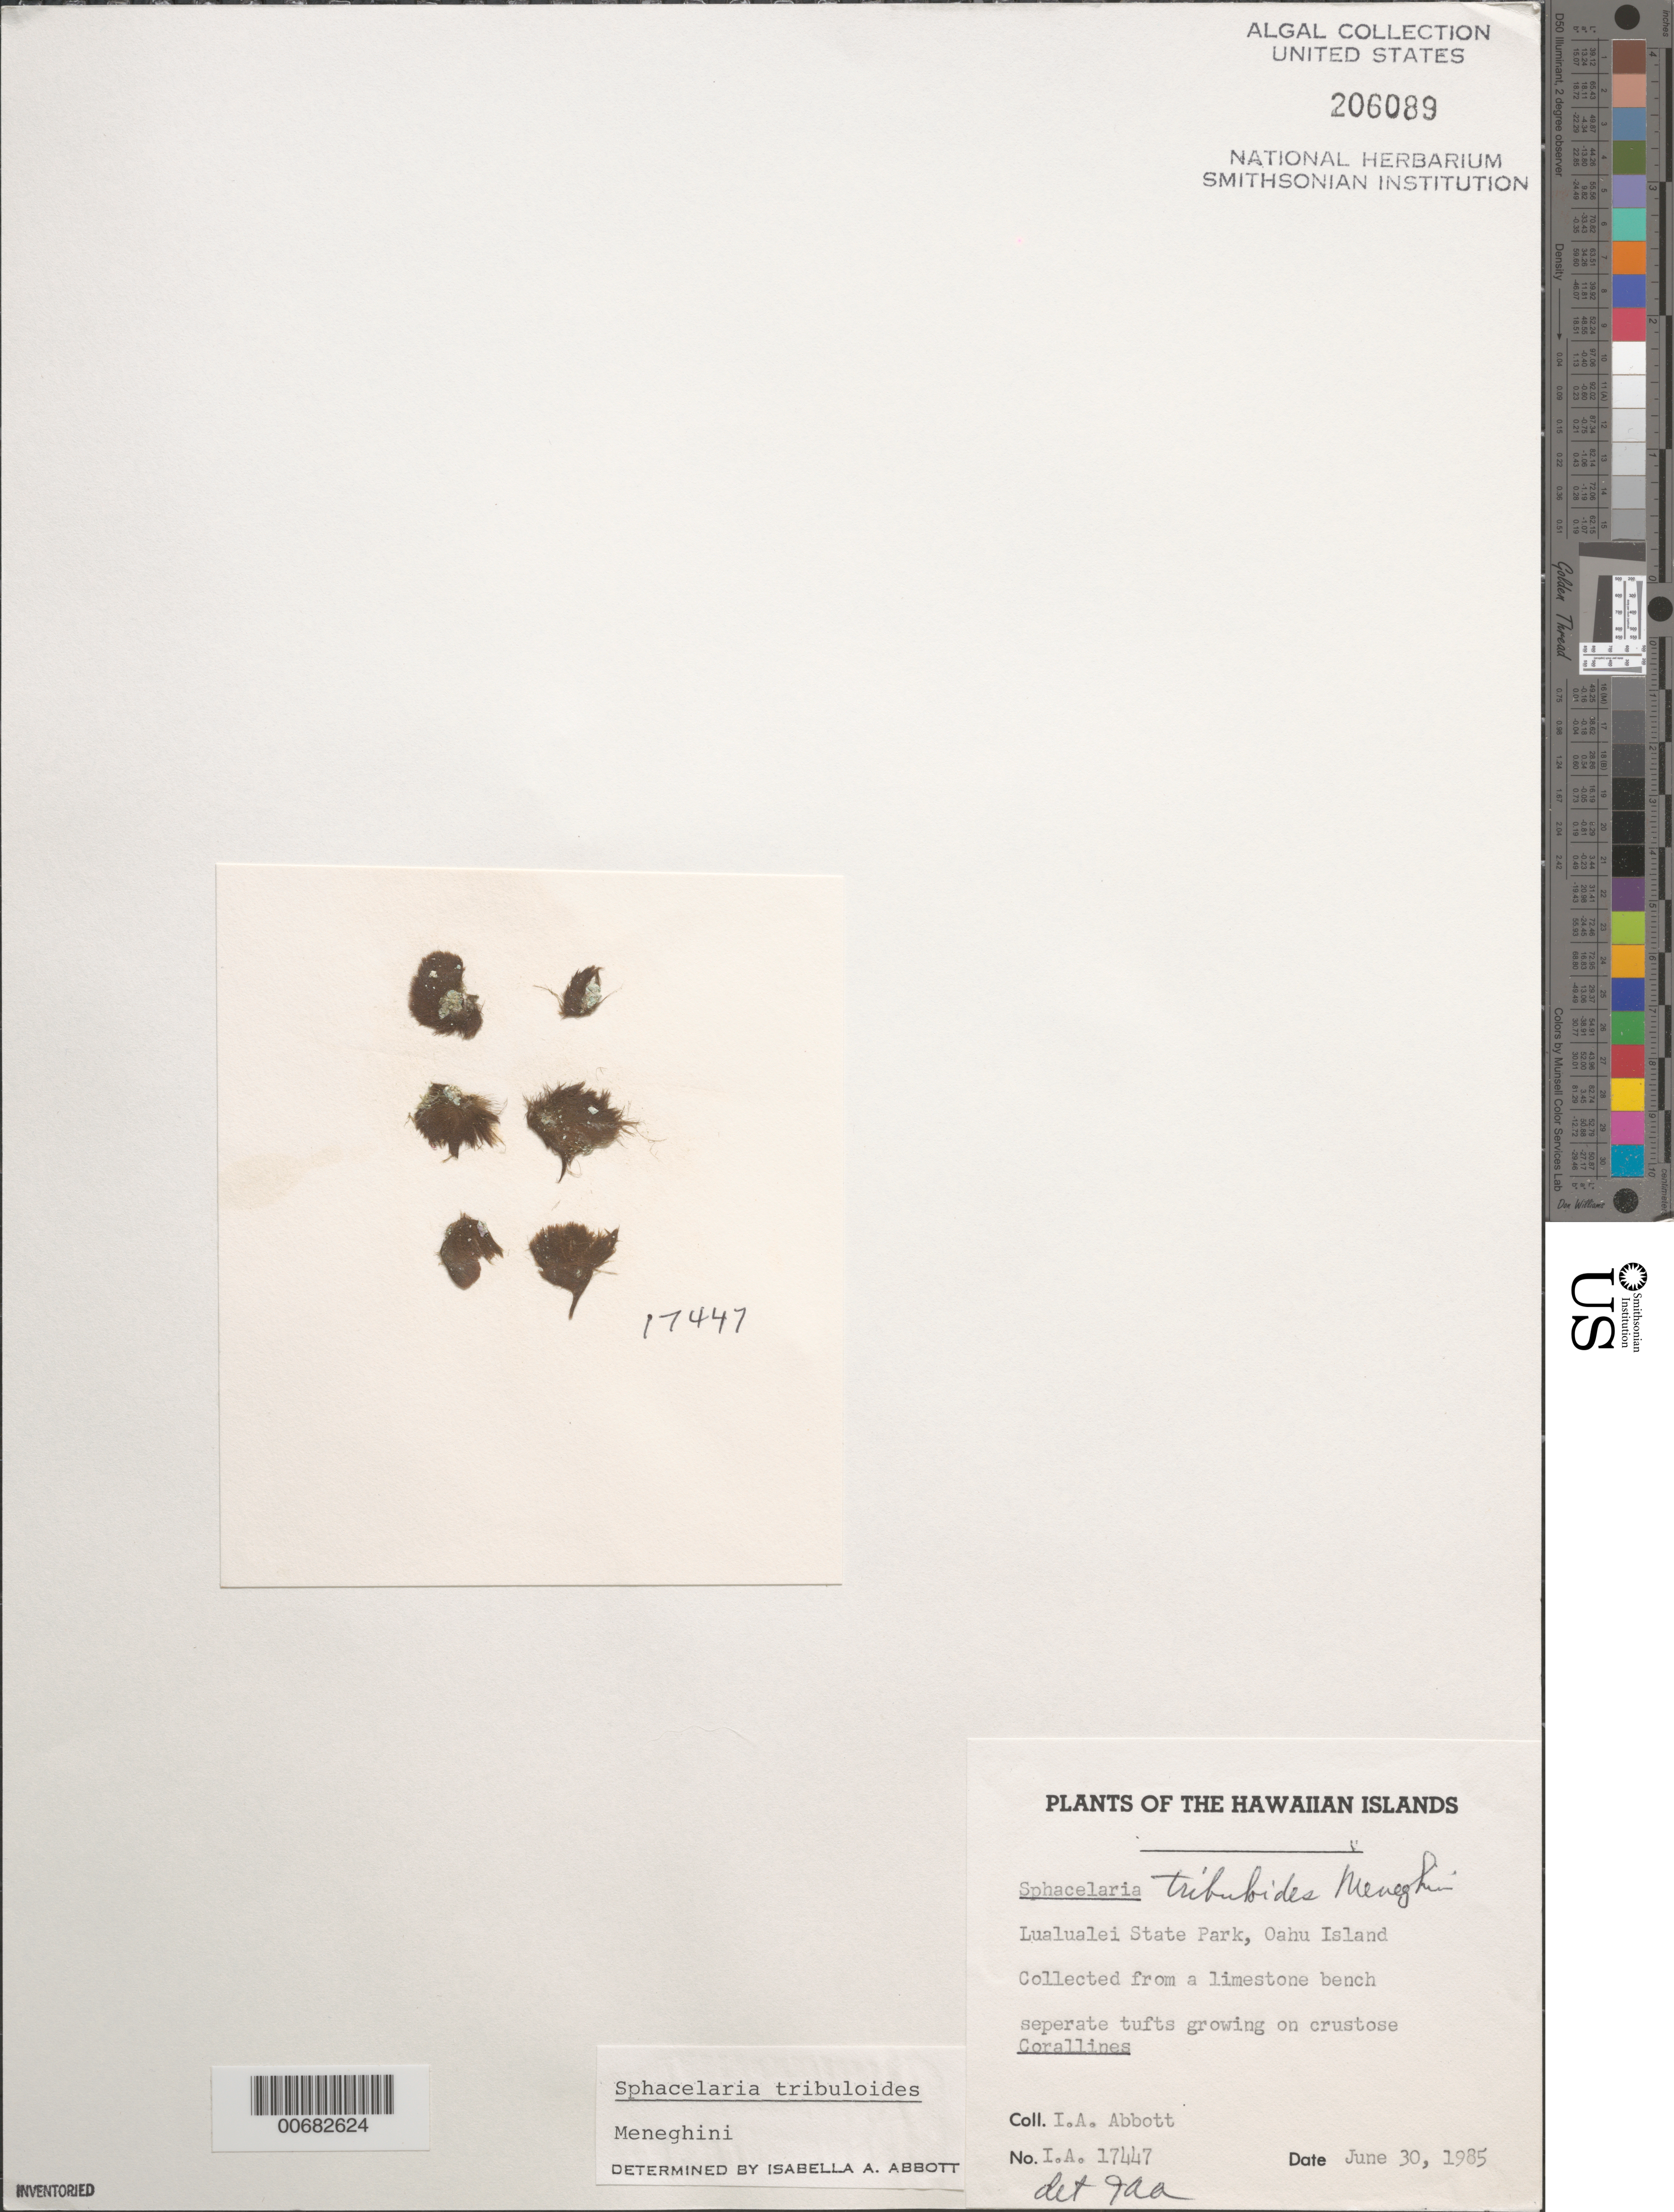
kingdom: Chromista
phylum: Ochrophyta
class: Phaeophyceae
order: Sphacelariales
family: Sphacelariaceae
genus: Sphacelaria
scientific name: Sphacelaria tribuloides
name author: Menegh.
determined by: Abbott, Isabella A.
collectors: I. A. Abbott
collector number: IAA 17447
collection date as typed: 30 Jun 1985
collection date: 1985-06-30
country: United States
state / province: Hawaii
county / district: Honolulu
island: Oahu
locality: Lualualei State Park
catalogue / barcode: US 206089